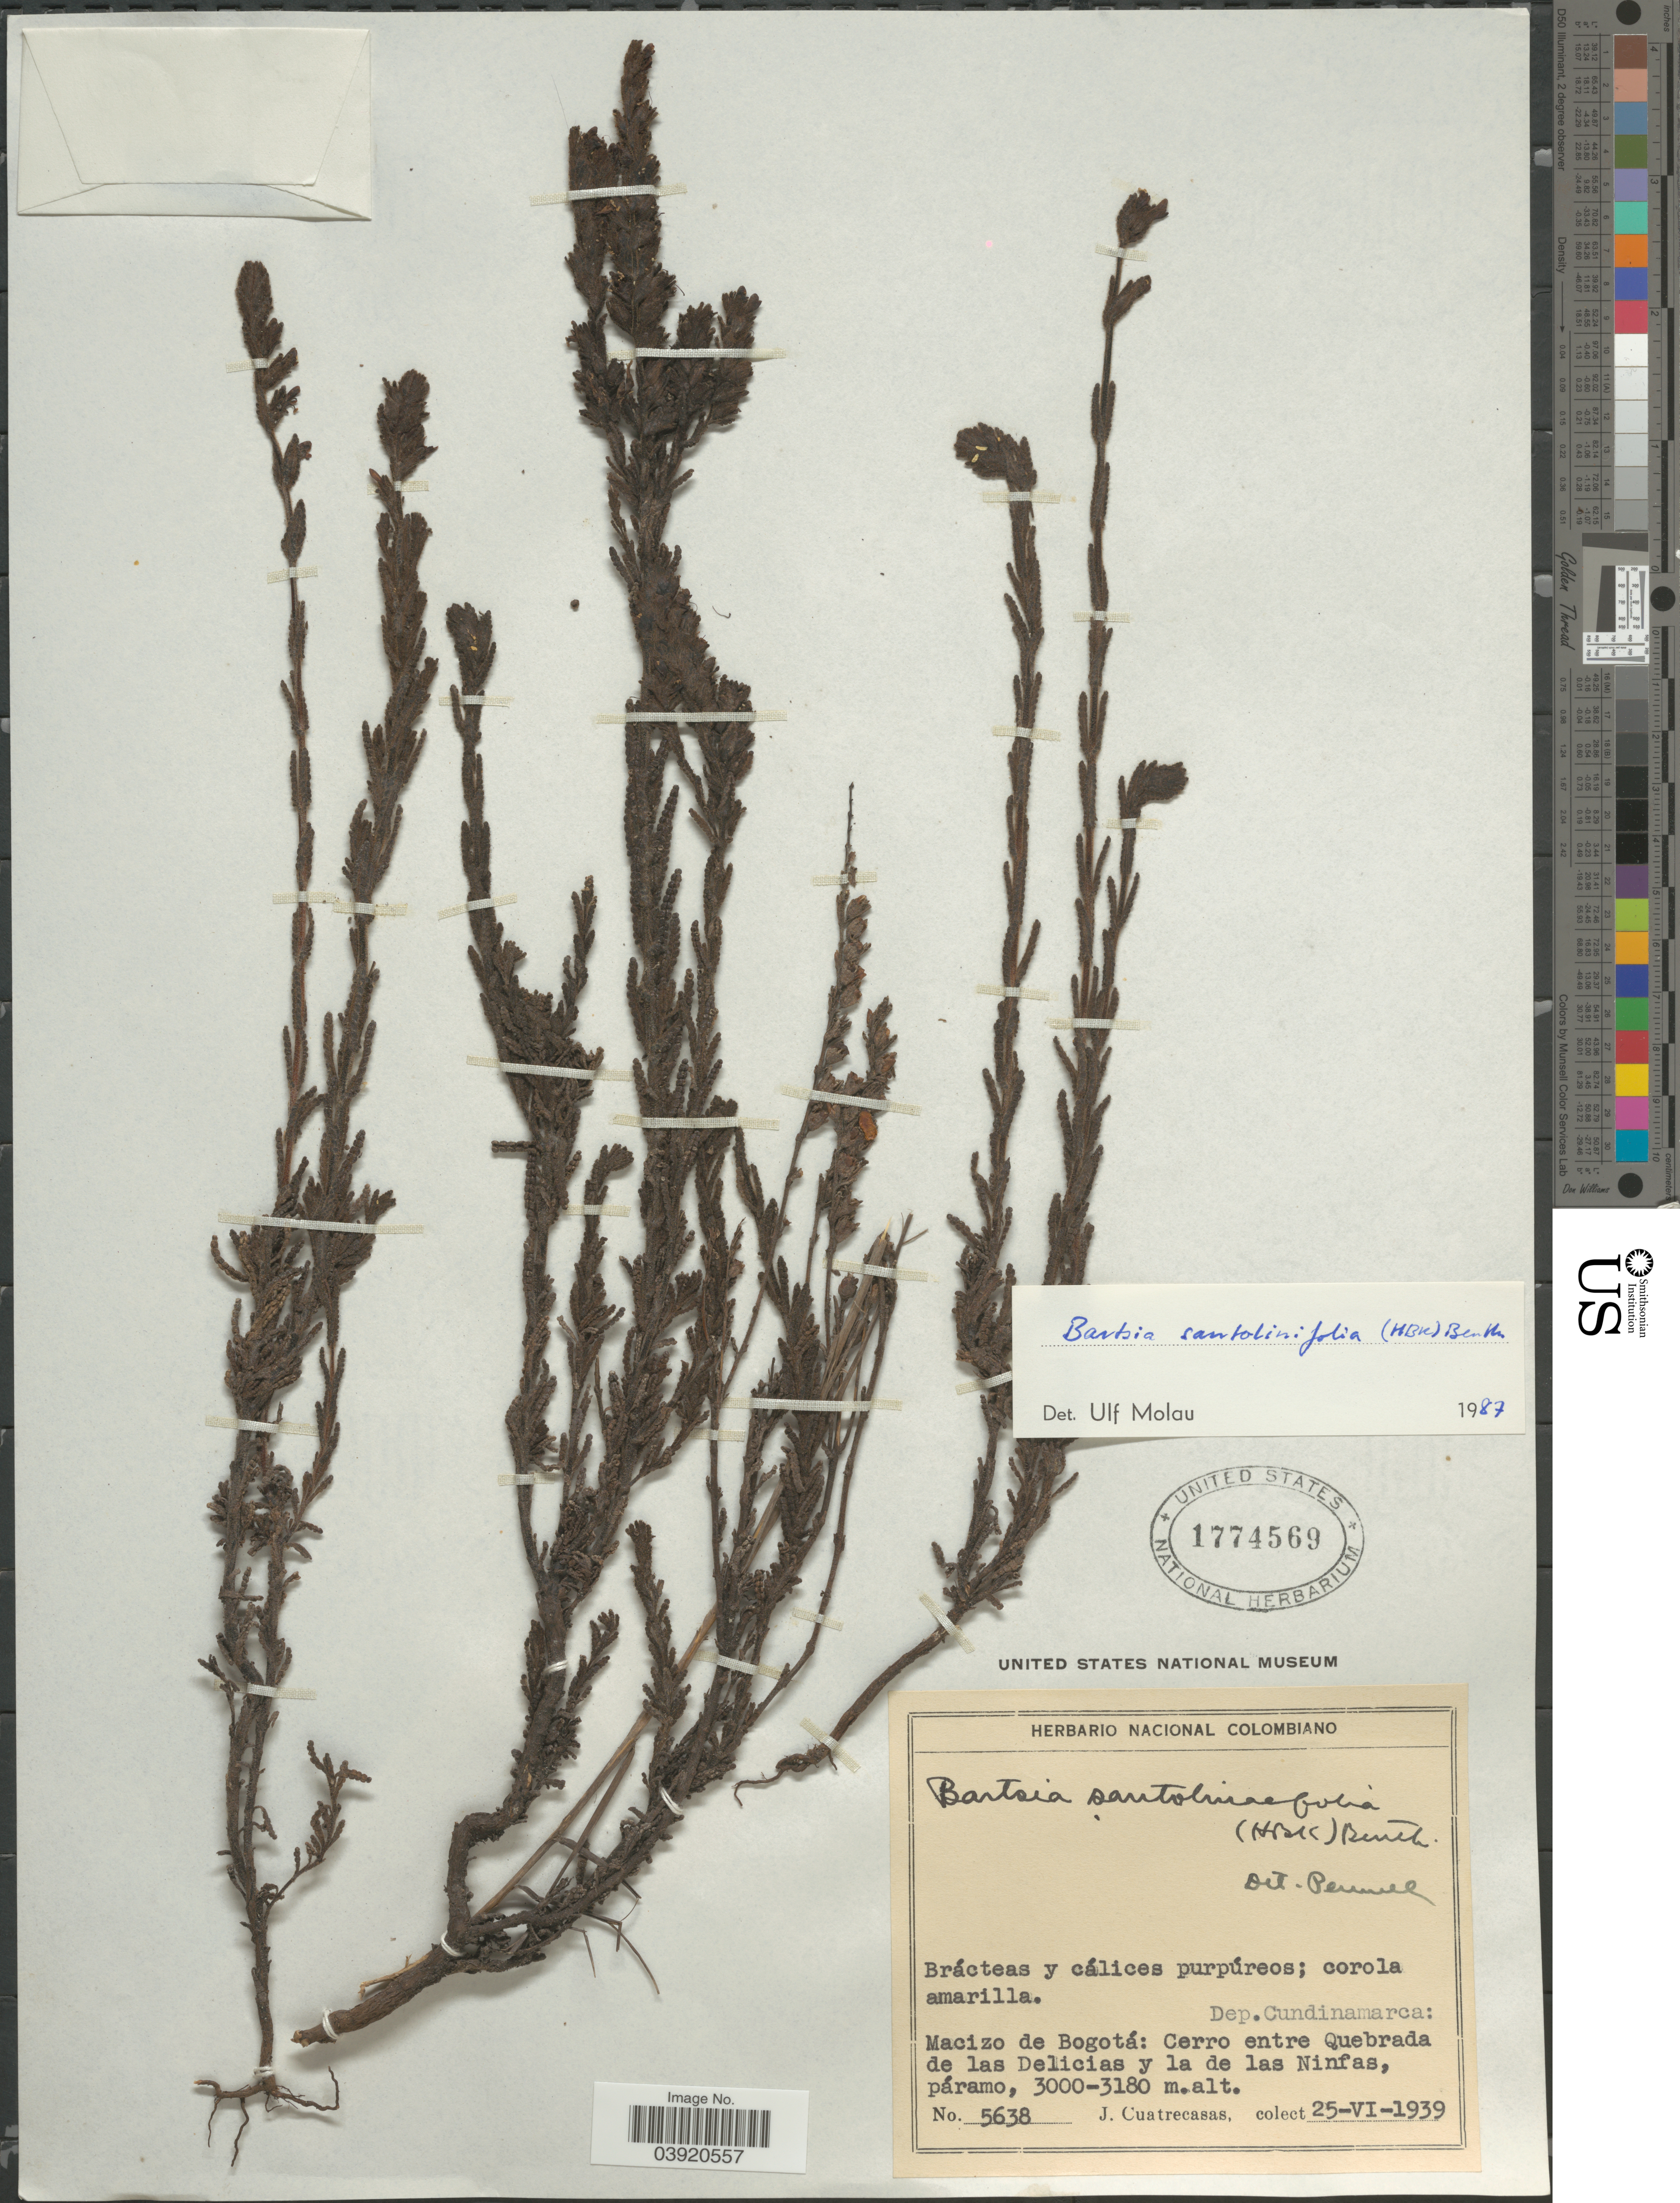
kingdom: Plantae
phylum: Tracheophyta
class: Magnoliopsida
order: Lamiales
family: Orobanchaceae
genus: Bartsia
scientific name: Bartsia santolinifolia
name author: (Kunth) Benth.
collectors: J. Cuatrecasas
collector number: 5638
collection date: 1939-06-25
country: Colombia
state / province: Cundinamarca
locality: Dep. Cundinamarca: Macizo de Bogotá: Cerro entre Quebrada de las Delicias y la de las Ninfas, páramo.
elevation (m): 3000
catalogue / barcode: US 1774569